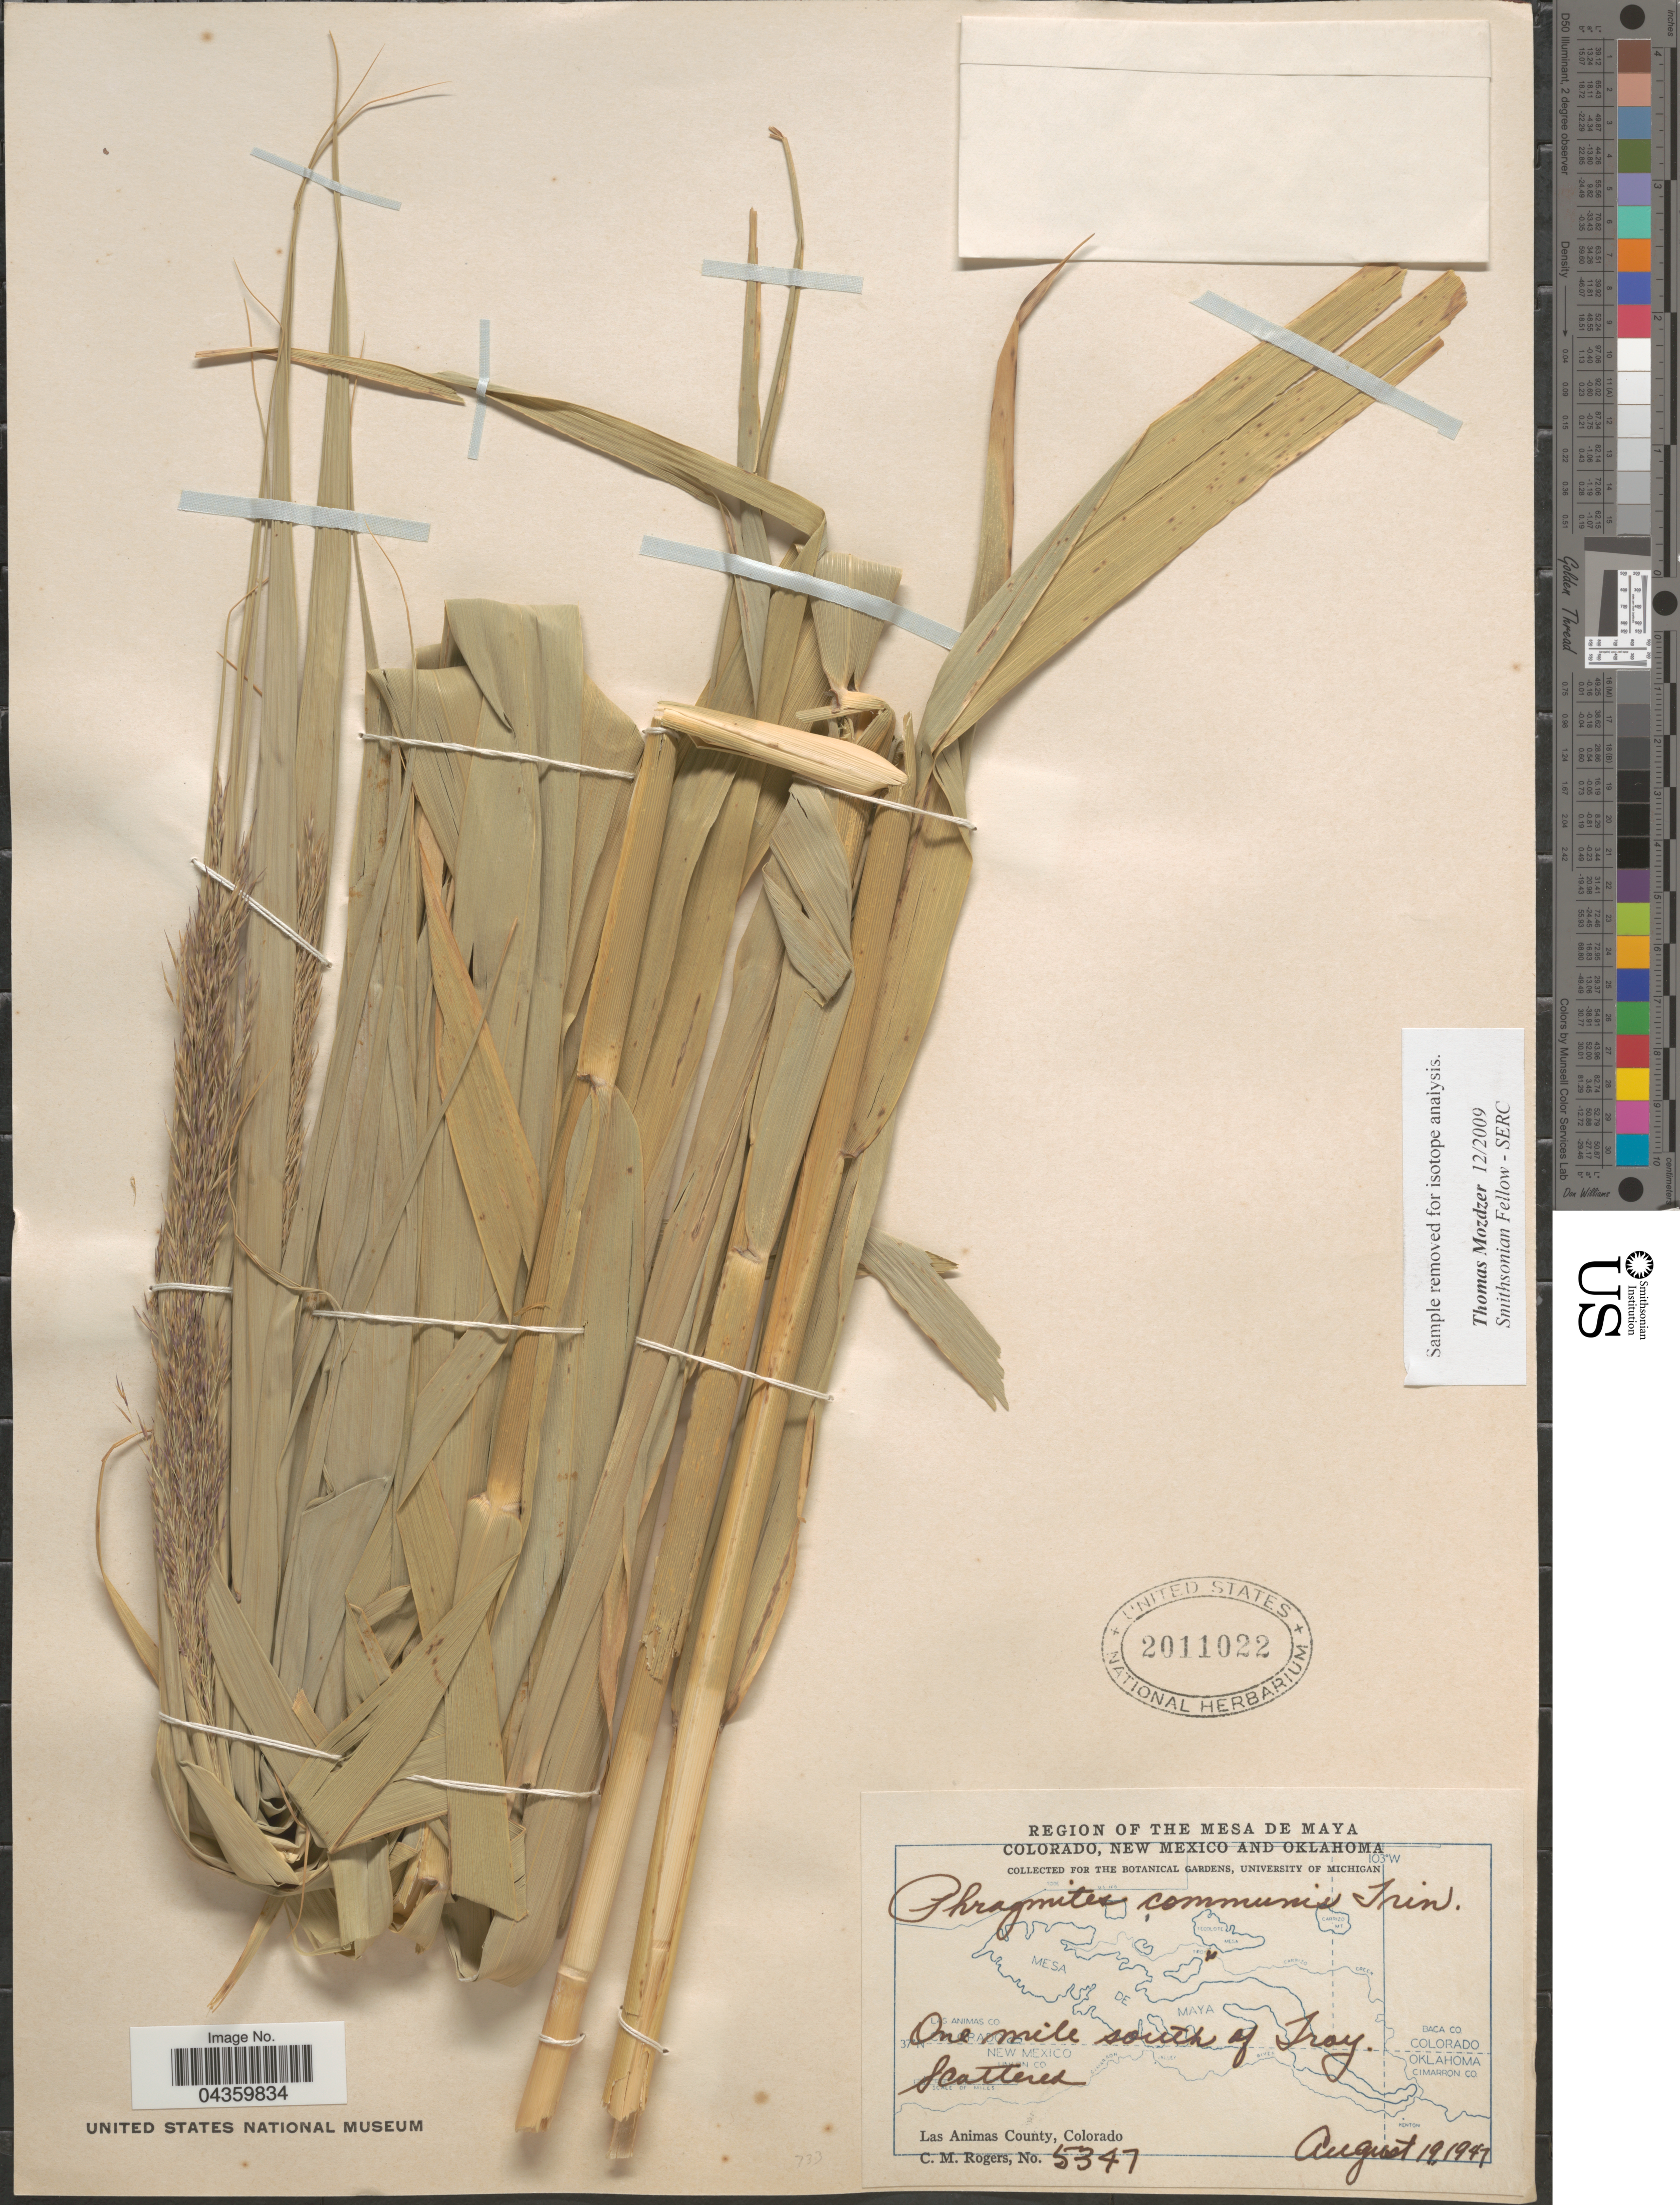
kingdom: Plantae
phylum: Tracheophyta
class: Liliopsida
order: Poales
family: Poaceae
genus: Phragmites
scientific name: Phragmites australis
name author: (Cav.) Trin. ex Steud.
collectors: C. M. Rogers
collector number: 5347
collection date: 1947-08-19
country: United States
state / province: Colorado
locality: Region of the Mesa de Maya. One mile south of Tray. Las Animas County.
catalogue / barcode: US 2011022